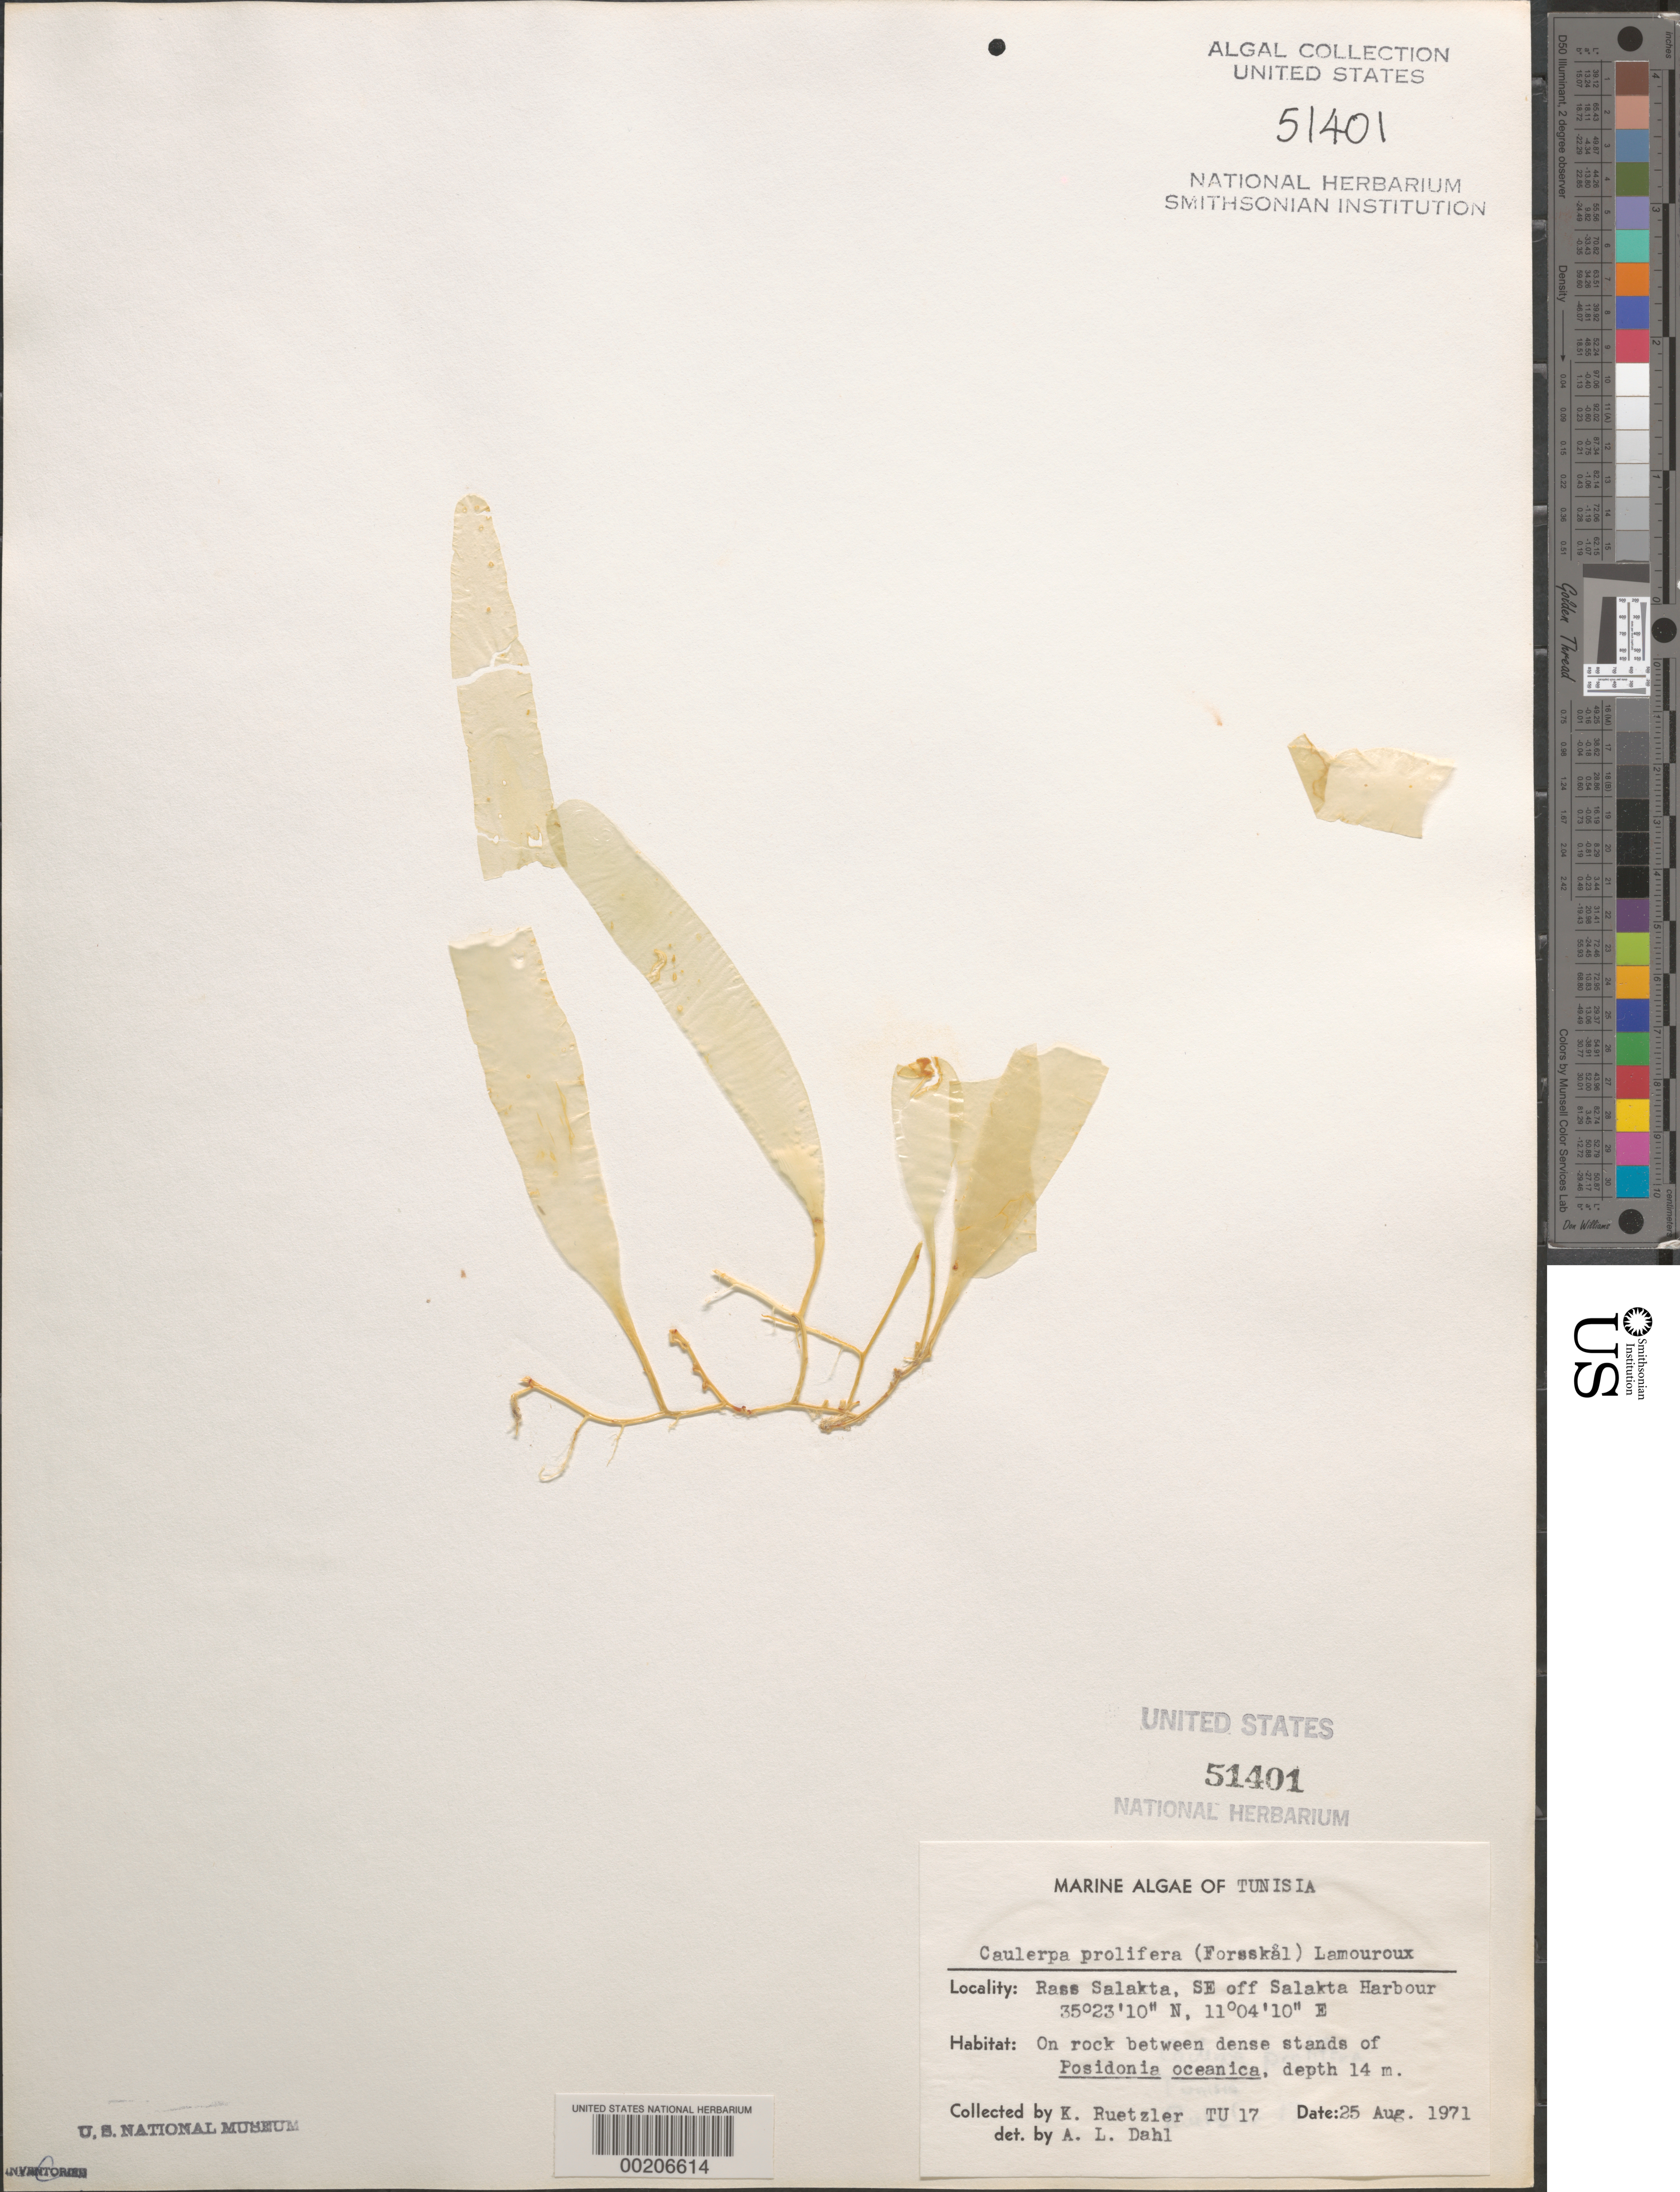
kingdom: Plantae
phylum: Chlorophyta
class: Ulvophyceae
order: Bryopsidales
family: Caulerpaceae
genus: Caulerpa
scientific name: Caulerpa prolifera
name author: (Forssk.) J.V.Lamouroux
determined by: Dahl, A. E.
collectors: K. Ruetzler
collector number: Tu 17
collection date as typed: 25 Aug 1971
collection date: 1971-08-25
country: Tunisia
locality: Rass salakta, southeast off salakta harbor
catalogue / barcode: US 51401